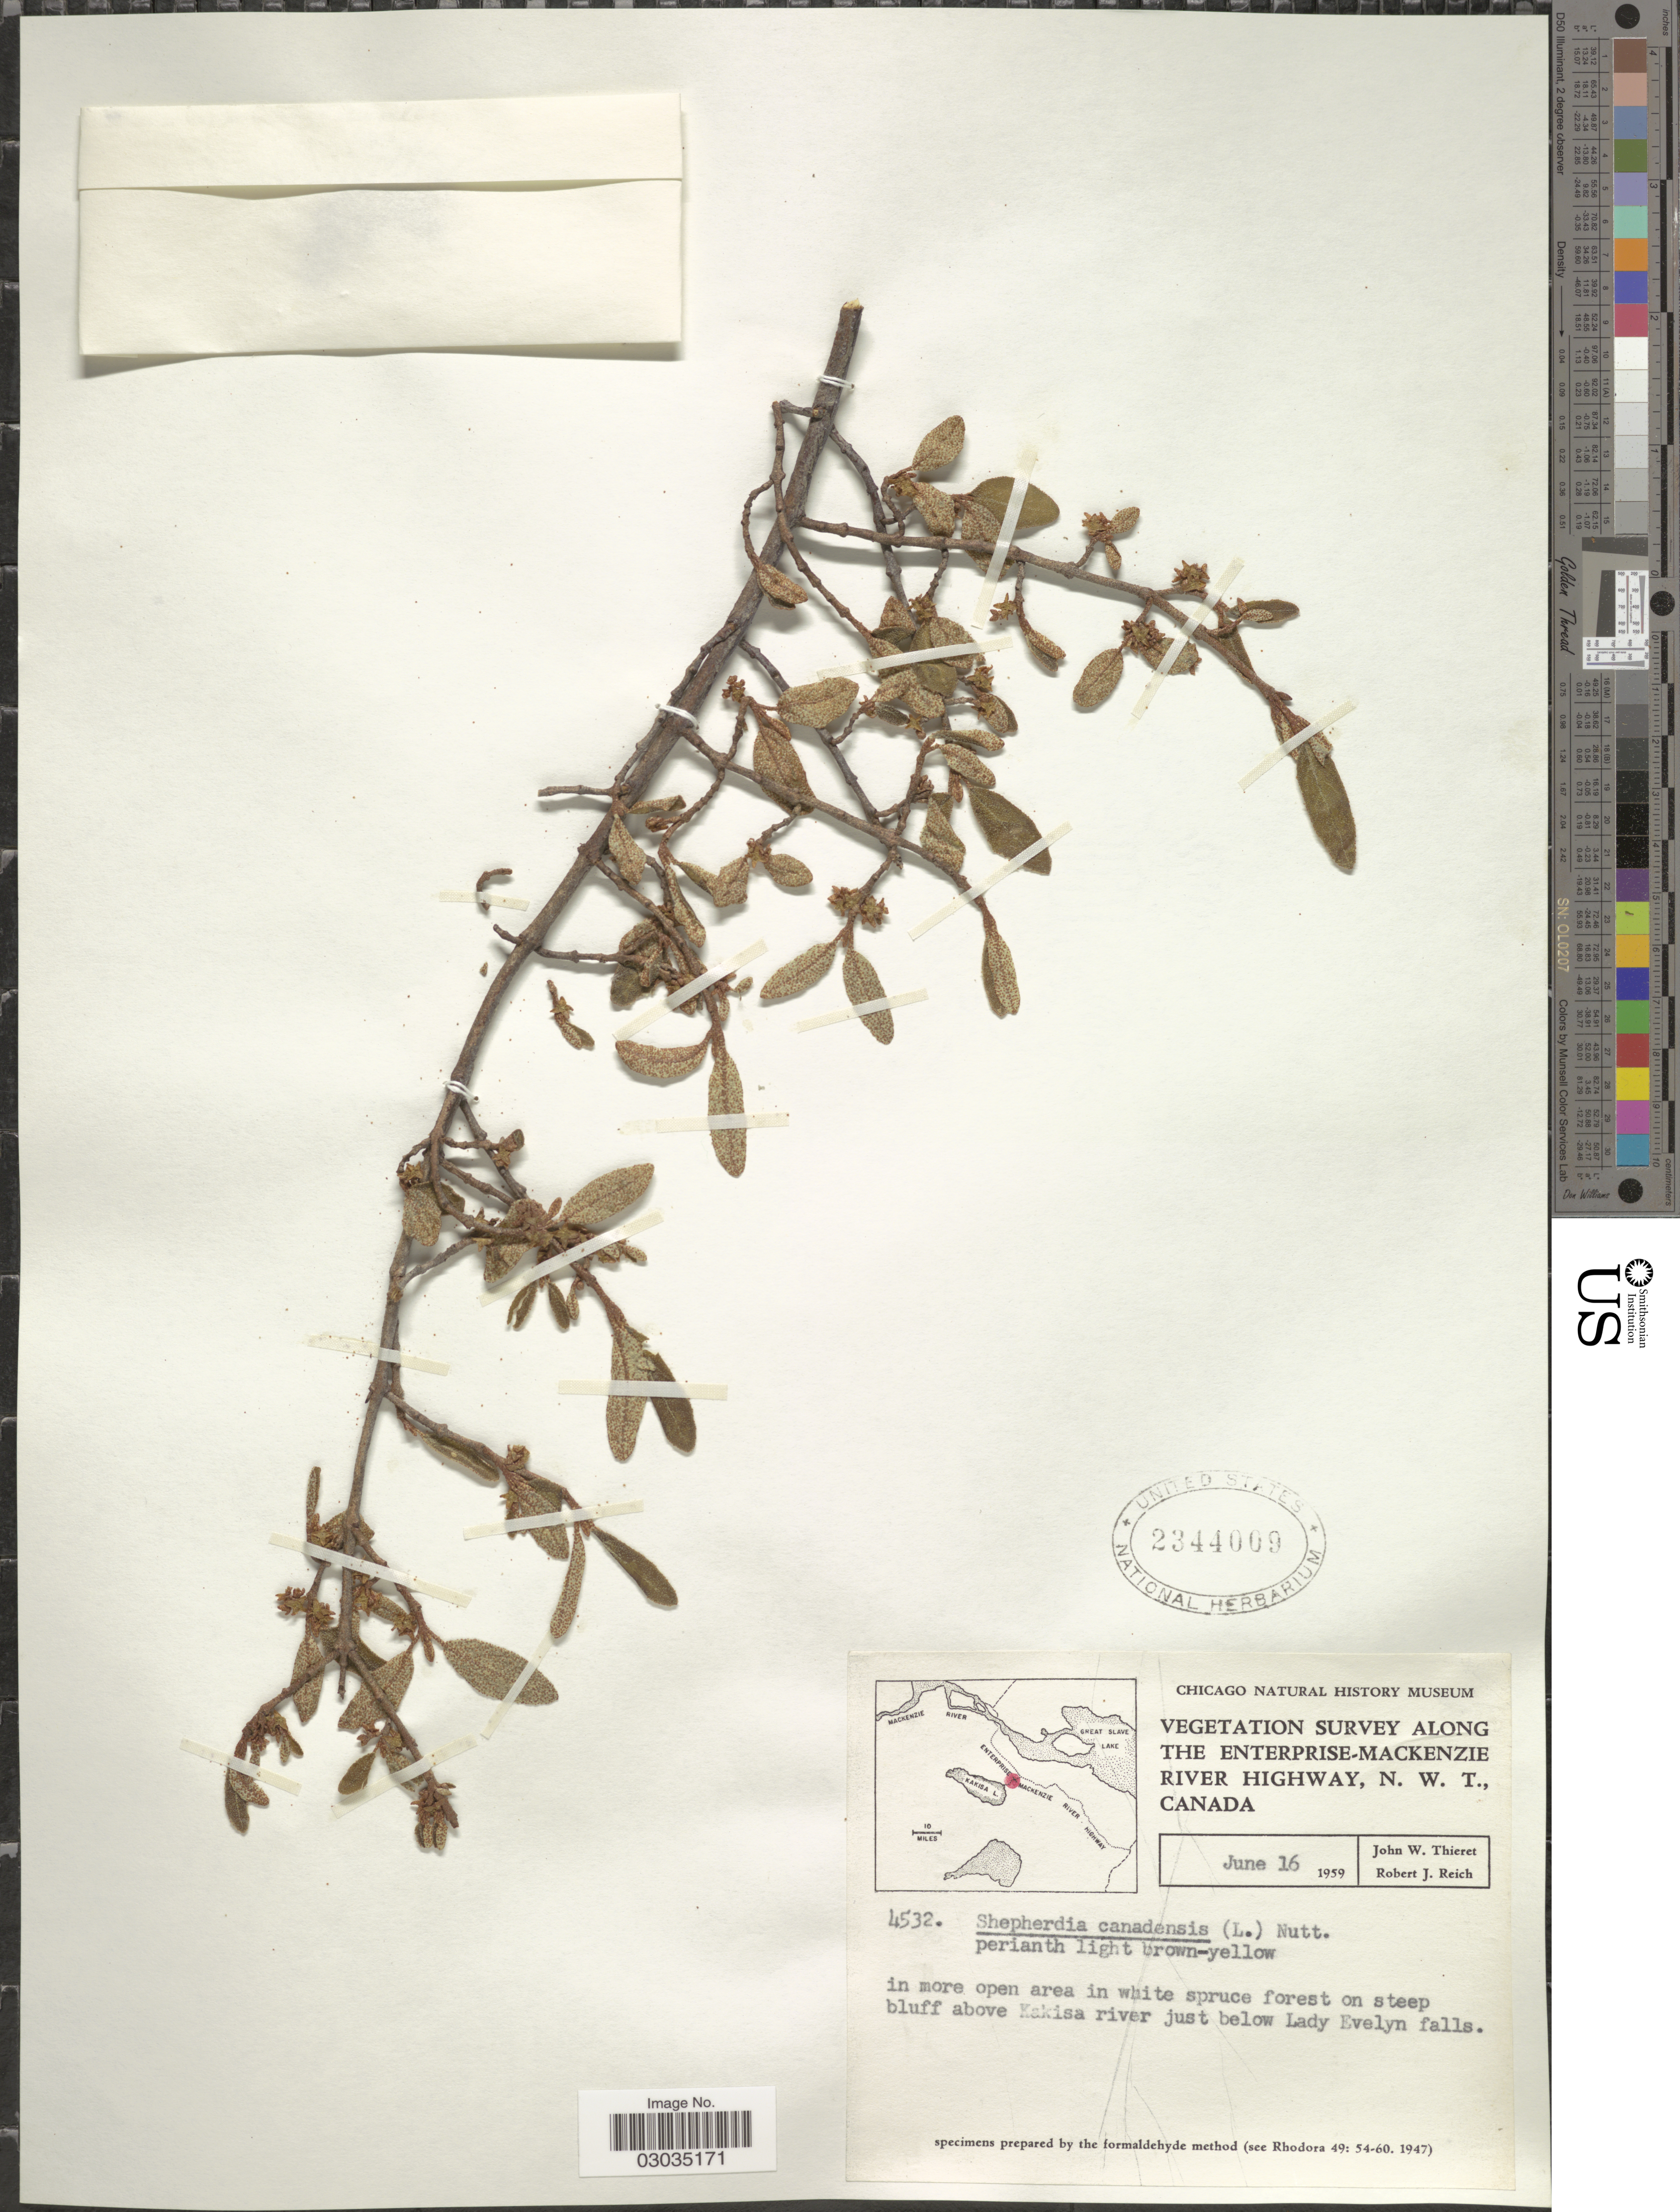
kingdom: Plantae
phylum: Tracheophyta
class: Magnoliopsida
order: Rosales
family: Elaeagnaceae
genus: Shepherdia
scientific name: Shepherdia canadensis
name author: (L.) Nutt.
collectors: J. W. Thieret & R. Reich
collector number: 4532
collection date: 1959-06-16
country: Canada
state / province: Northwest Territories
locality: Along The Enterprise-Mackenzie River Highway, N.W.T., in more open area in white spruce forest on steep bluff above Kasika river just below Lady Evelyn falls.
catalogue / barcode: US 2344009